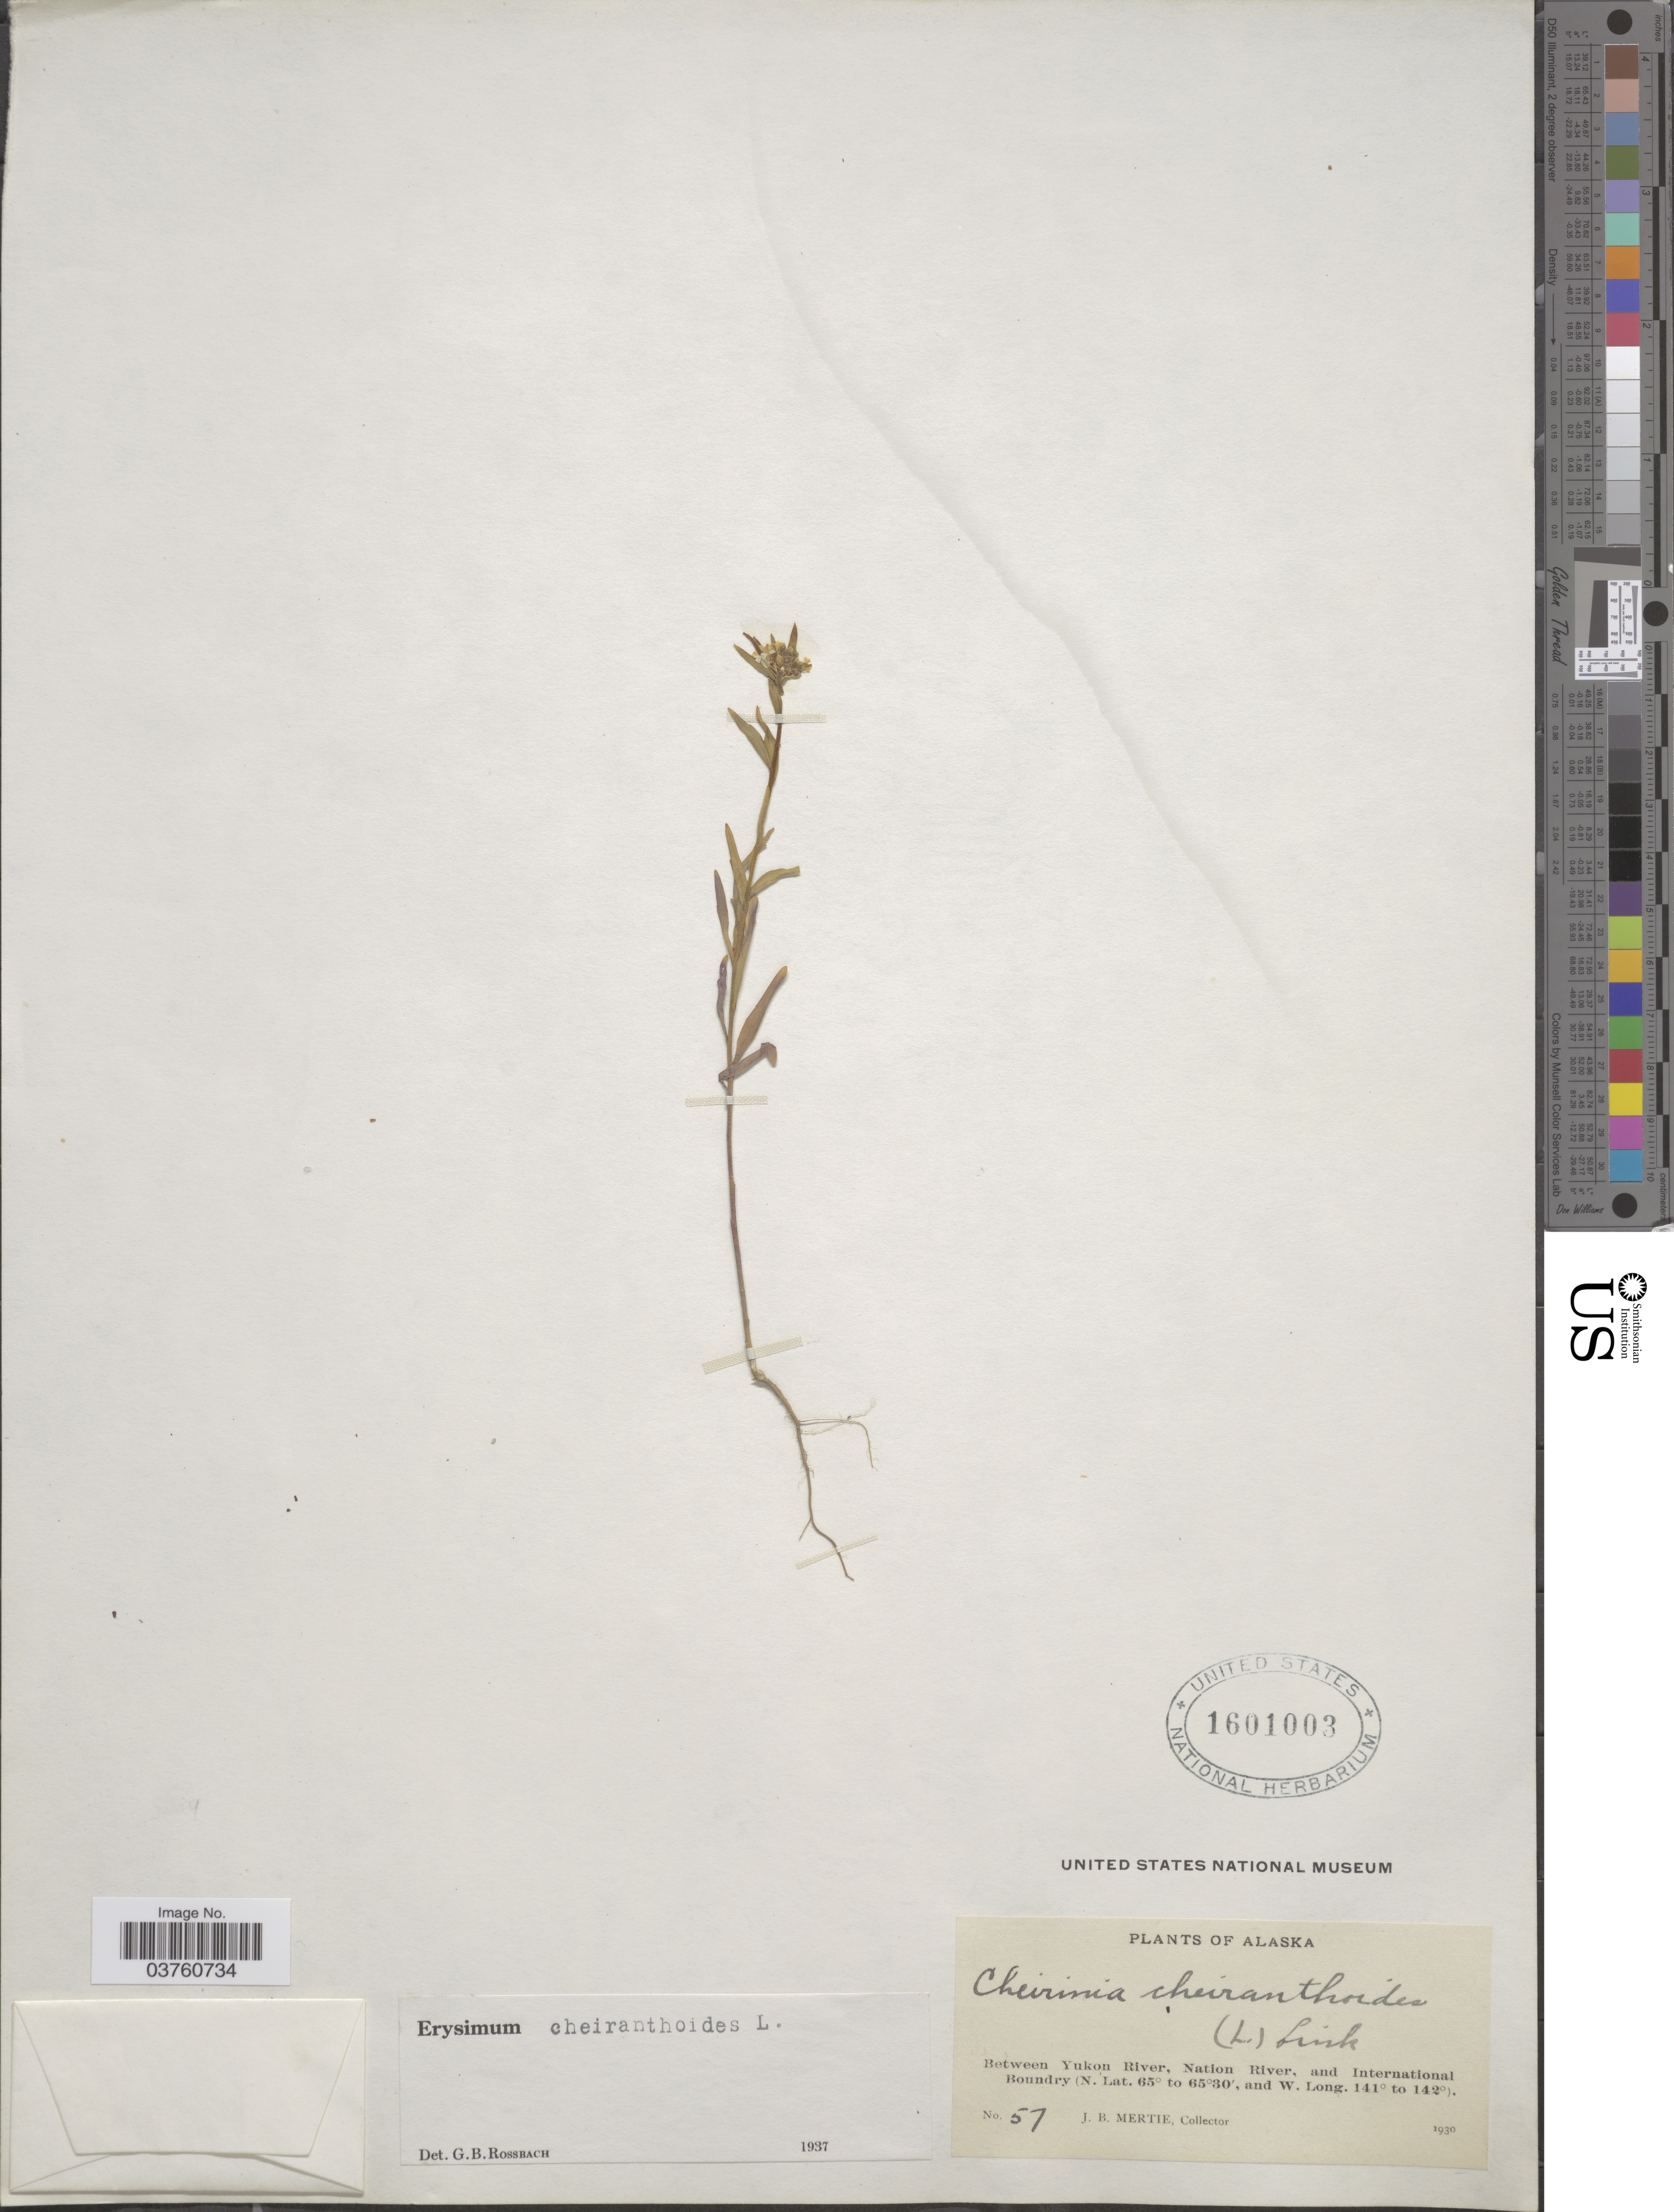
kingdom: Plantae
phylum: Tracheophyta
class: Magnoliopsida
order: Brassicales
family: Brassicaceae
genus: Erysimum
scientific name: Erysimum cheiranthoides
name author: L.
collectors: J. Mertie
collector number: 57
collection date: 1930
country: United States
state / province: Alaska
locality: Between Yukon River, Nation River, and International Boundary.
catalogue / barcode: US 1601003